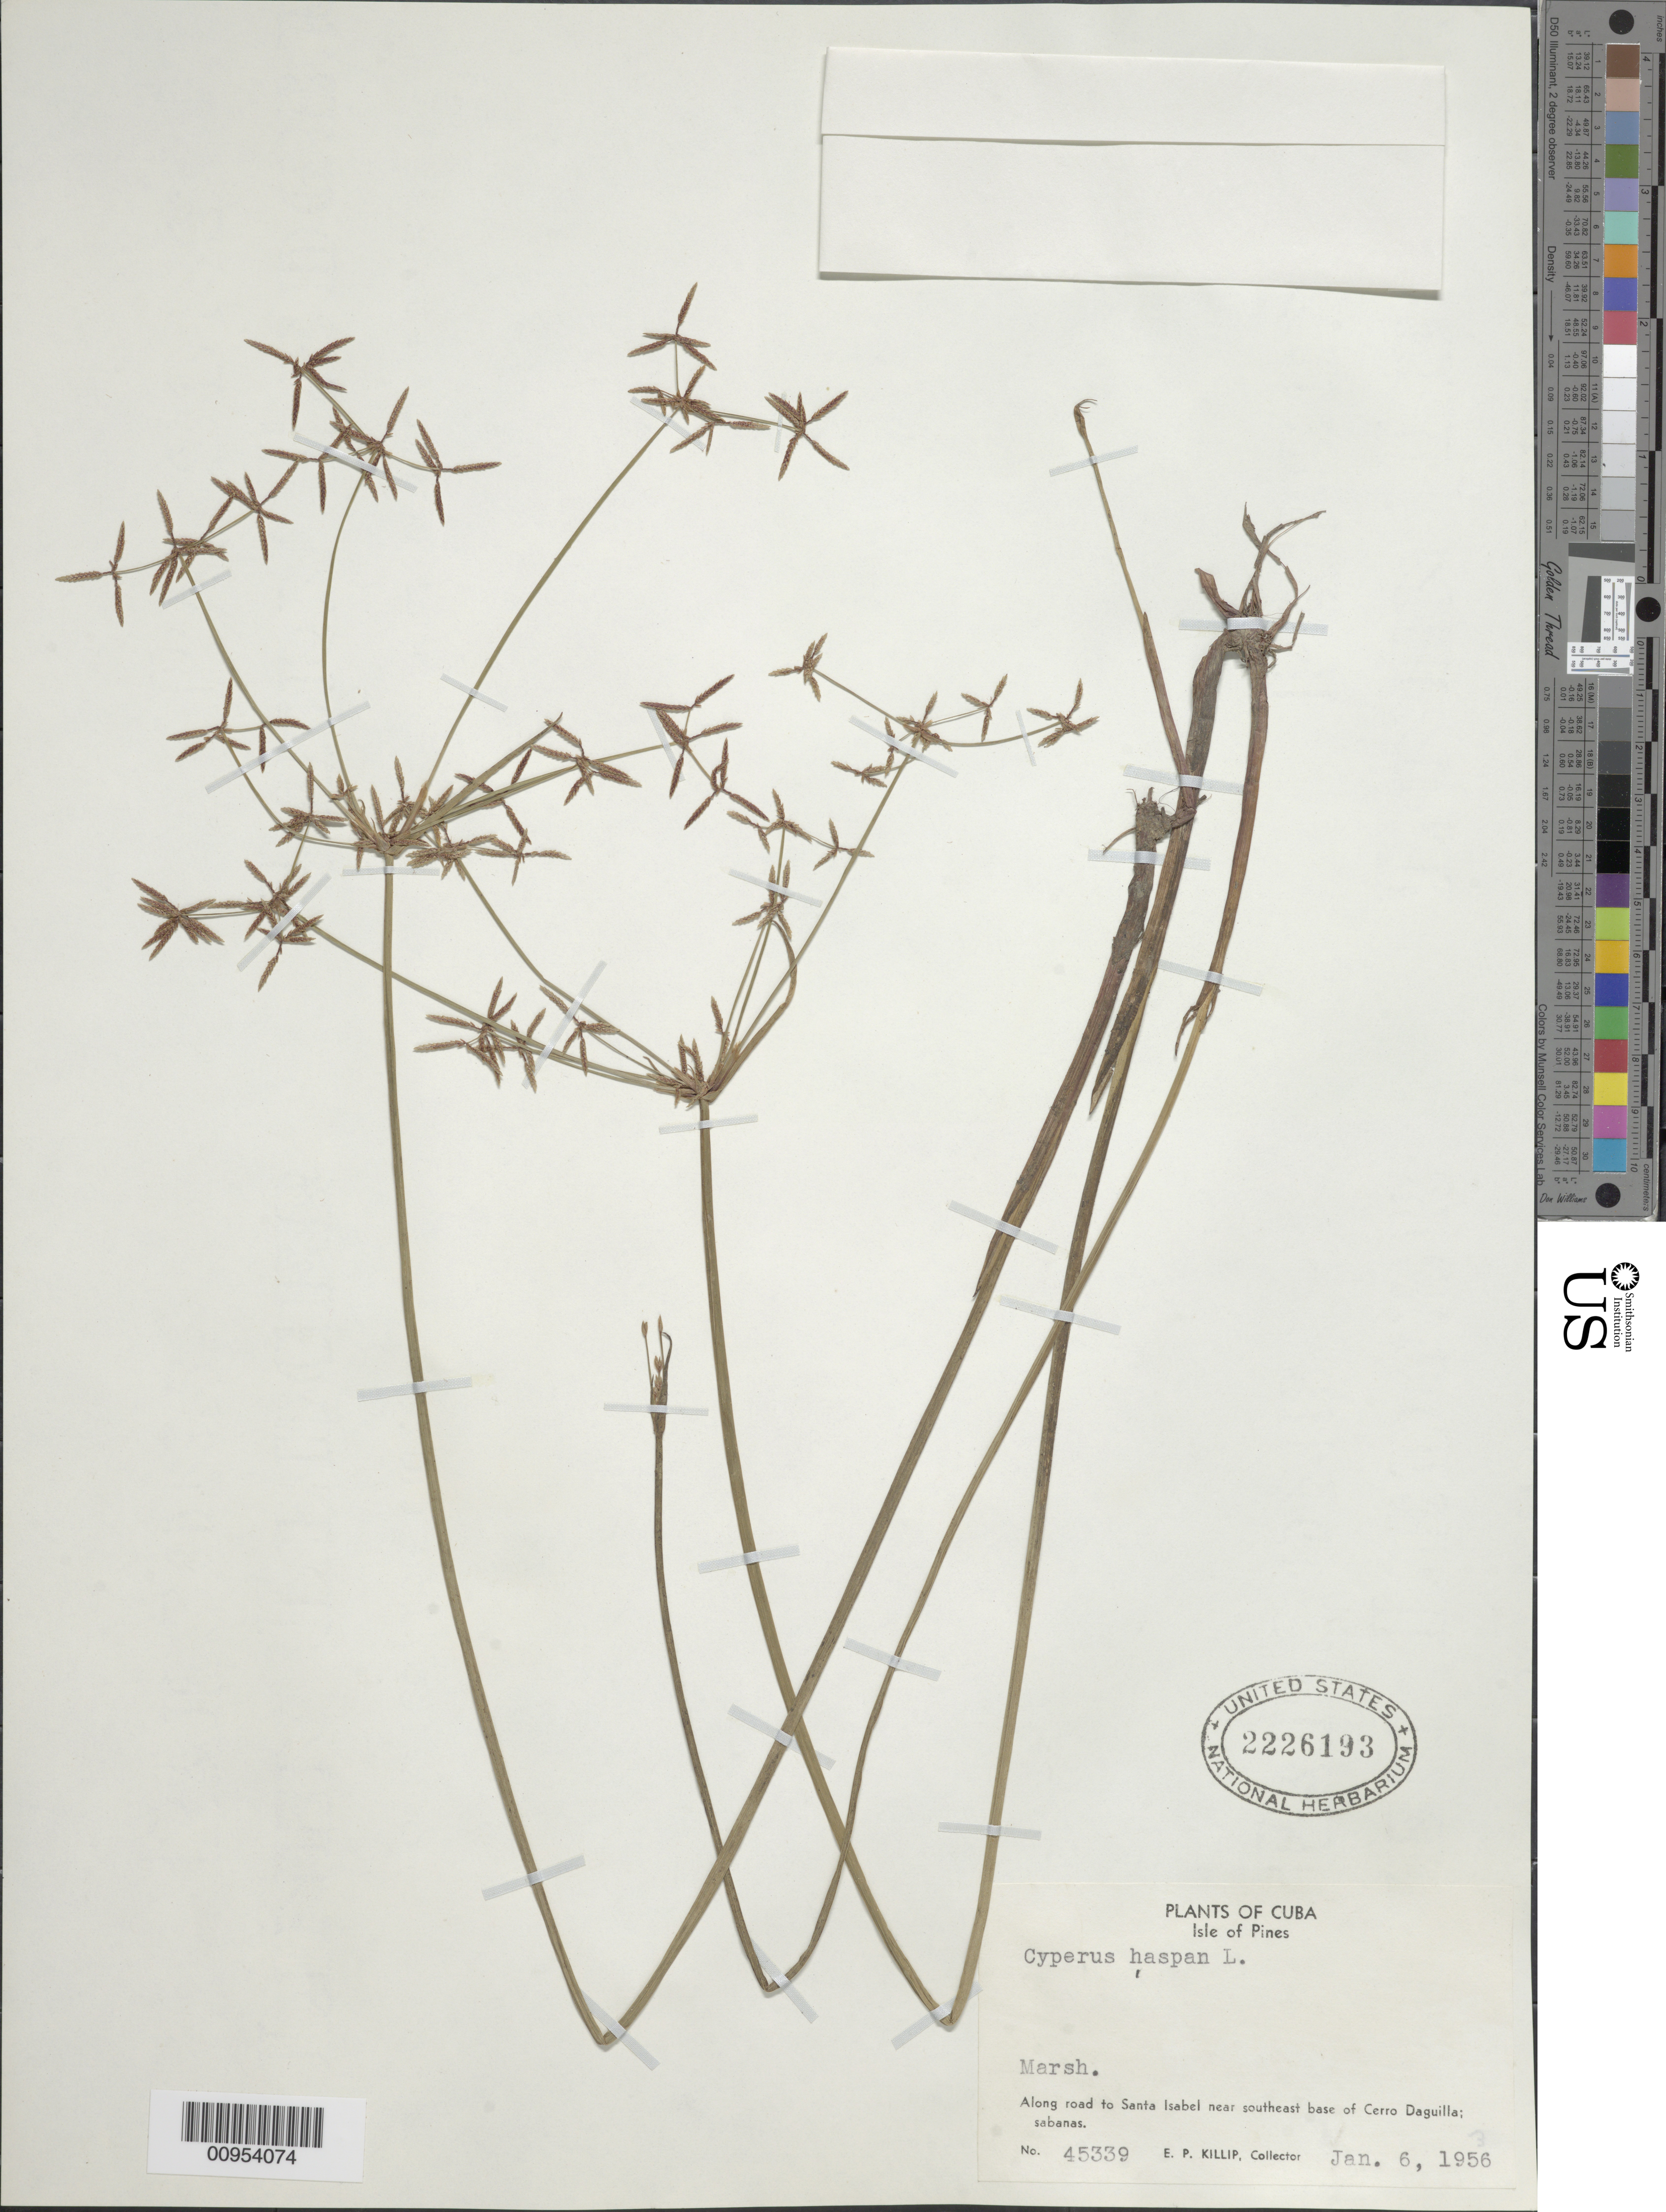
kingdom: Plantae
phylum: Tracheophyta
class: Liliopsida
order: Poales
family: Cyperaceae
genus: Cyperus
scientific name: Cyperus haspan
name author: L.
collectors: E. P. Killip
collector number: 45339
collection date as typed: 06 Jan 1956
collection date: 1956-01-06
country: Cuba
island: Isla de la Juventud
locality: marsh along road to Santa Isabel near southeast base of Cerro Daguilla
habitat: Marsh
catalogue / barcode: US 2226193